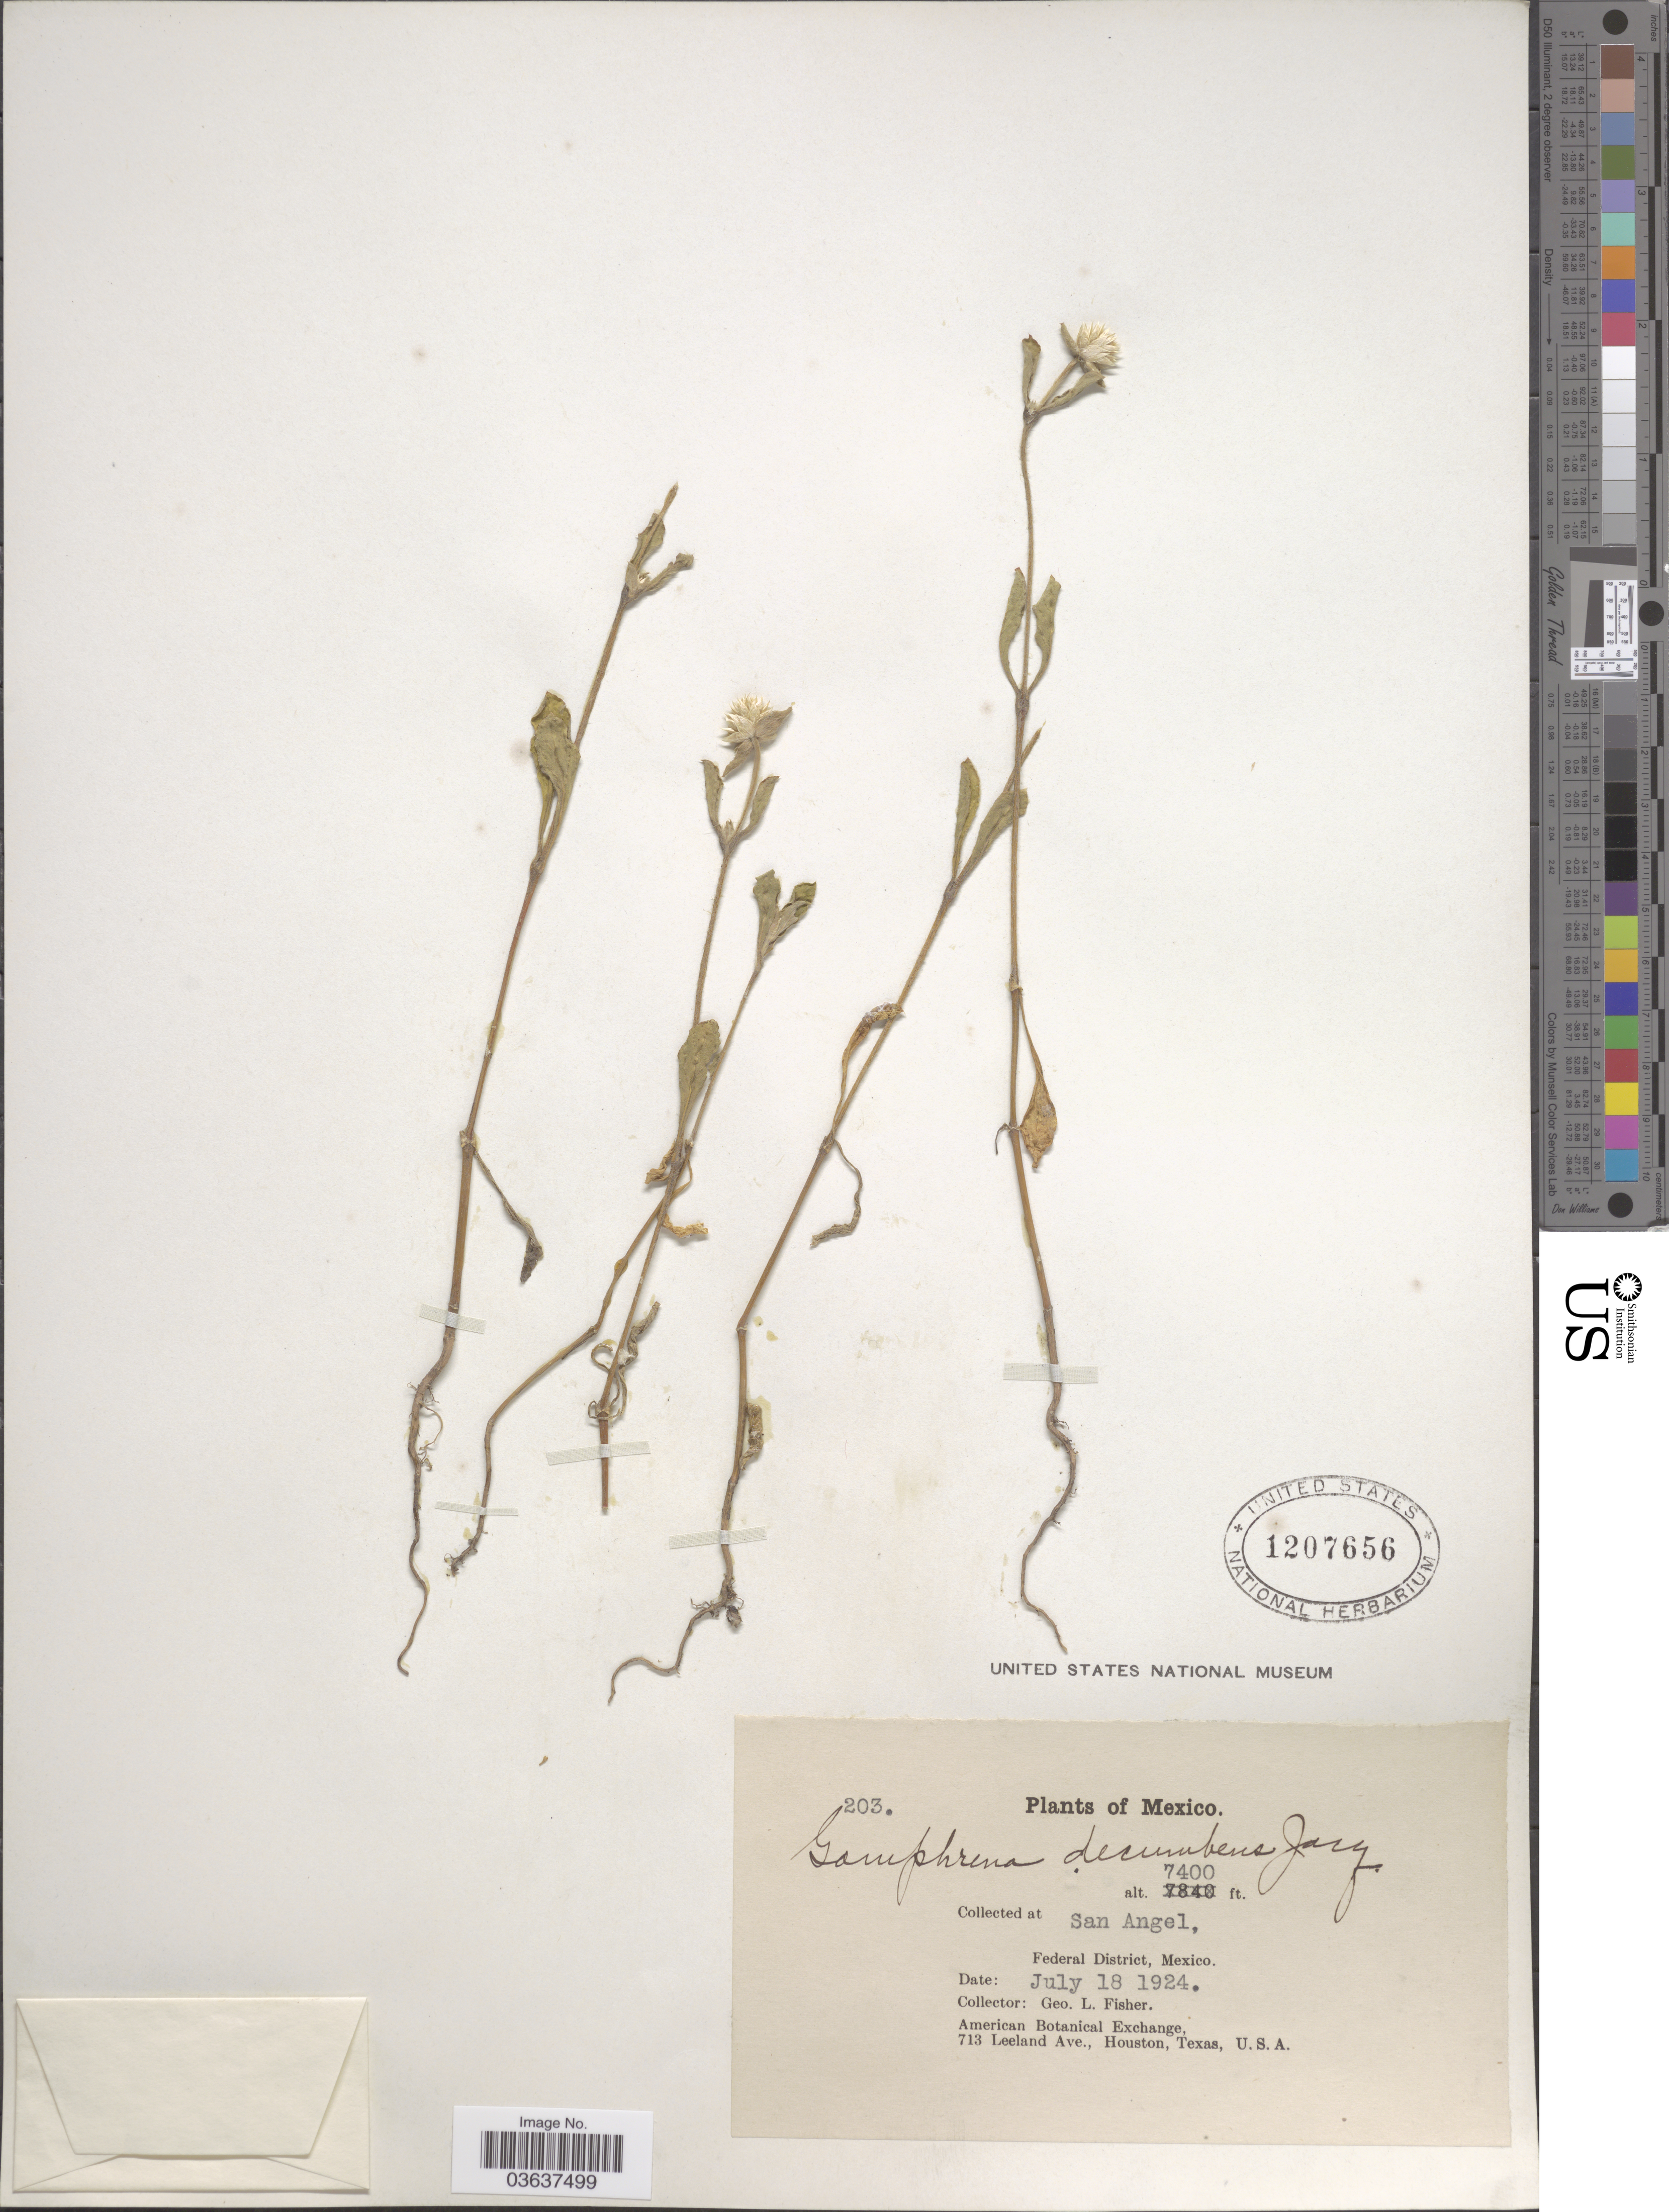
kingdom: Plantae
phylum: Tracheophyta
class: Magnoliopsida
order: Caryophyllales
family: Amaranthaceae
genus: Gomphrena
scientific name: Gomphrena decumbens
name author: Jacq.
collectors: G. L. Fisher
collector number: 203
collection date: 1924-07-18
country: Mexico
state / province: Distrito Federal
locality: San Angel, Federal District.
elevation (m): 2256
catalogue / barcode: US 1207656